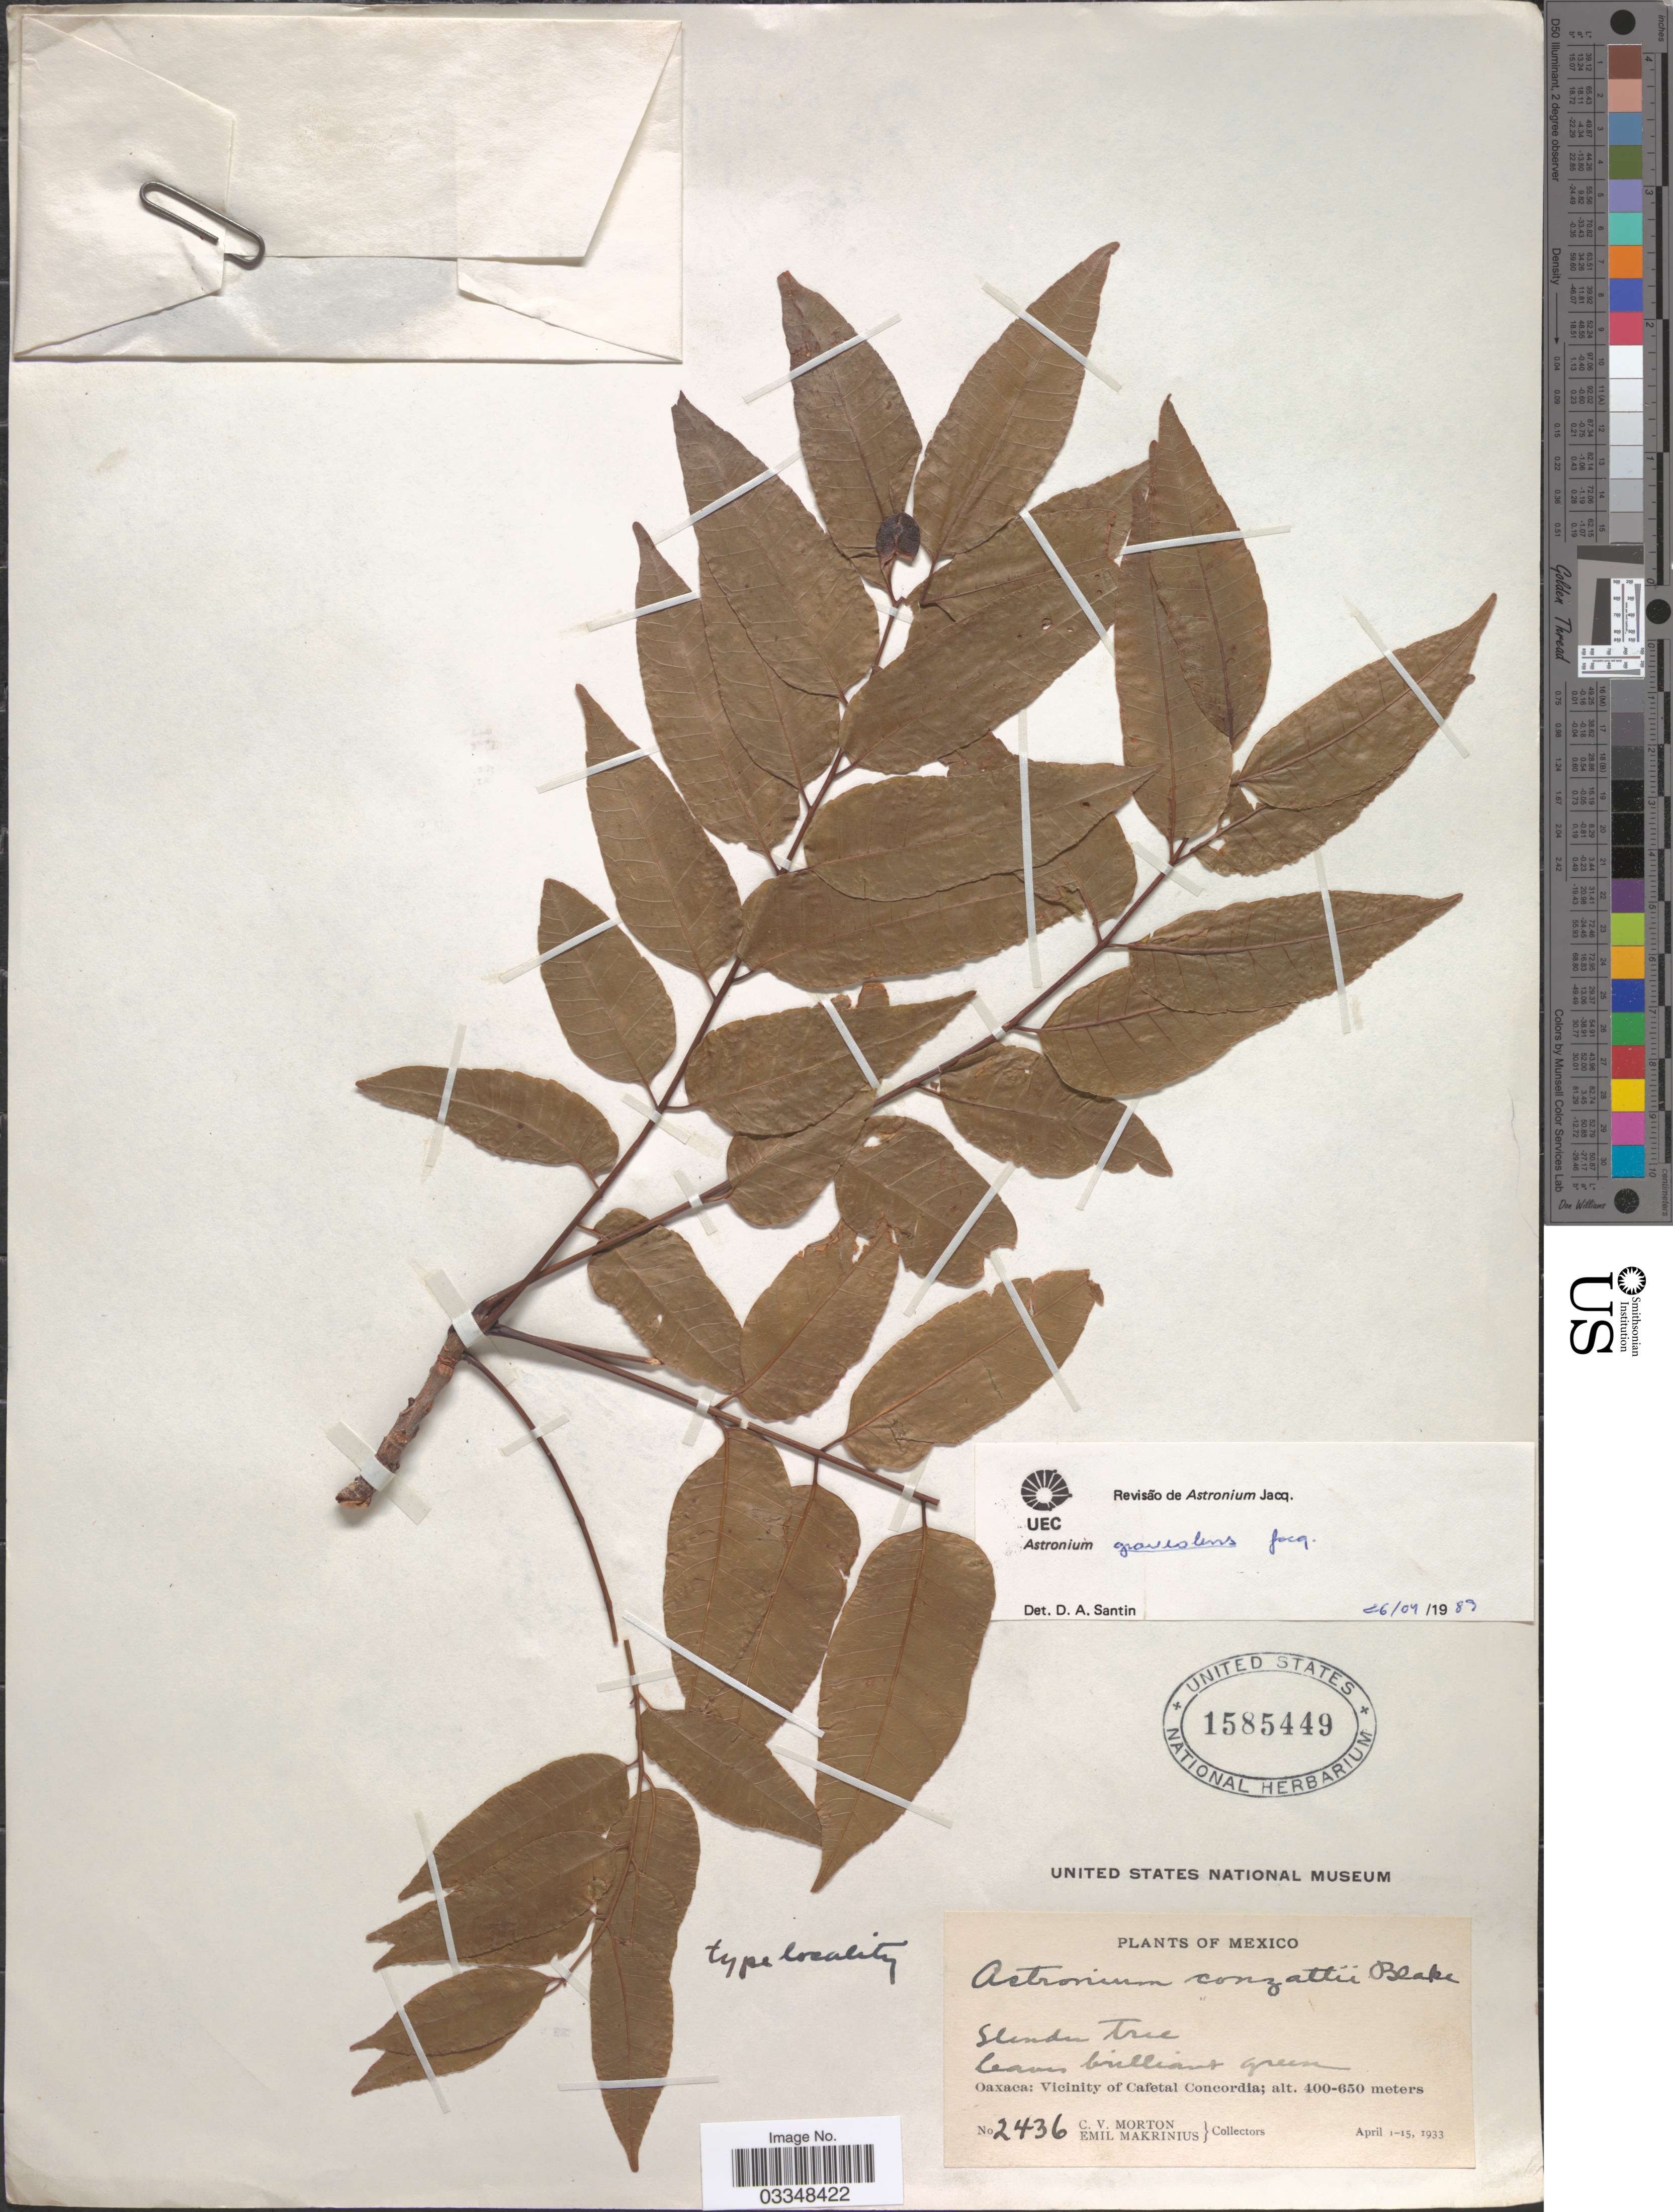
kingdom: Plantae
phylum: Tracheophyta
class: Magnoliopsida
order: Sapindales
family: Anacardiaceae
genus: Astronium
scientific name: Astronium graveolens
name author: Jacq.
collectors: C. V. Morton & E. Makrinius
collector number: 2436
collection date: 1933-04-01/1933-04-15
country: Mexico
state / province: Oaxaca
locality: Vicinity of Cafetal Concordia.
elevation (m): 400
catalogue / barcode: US 1585449